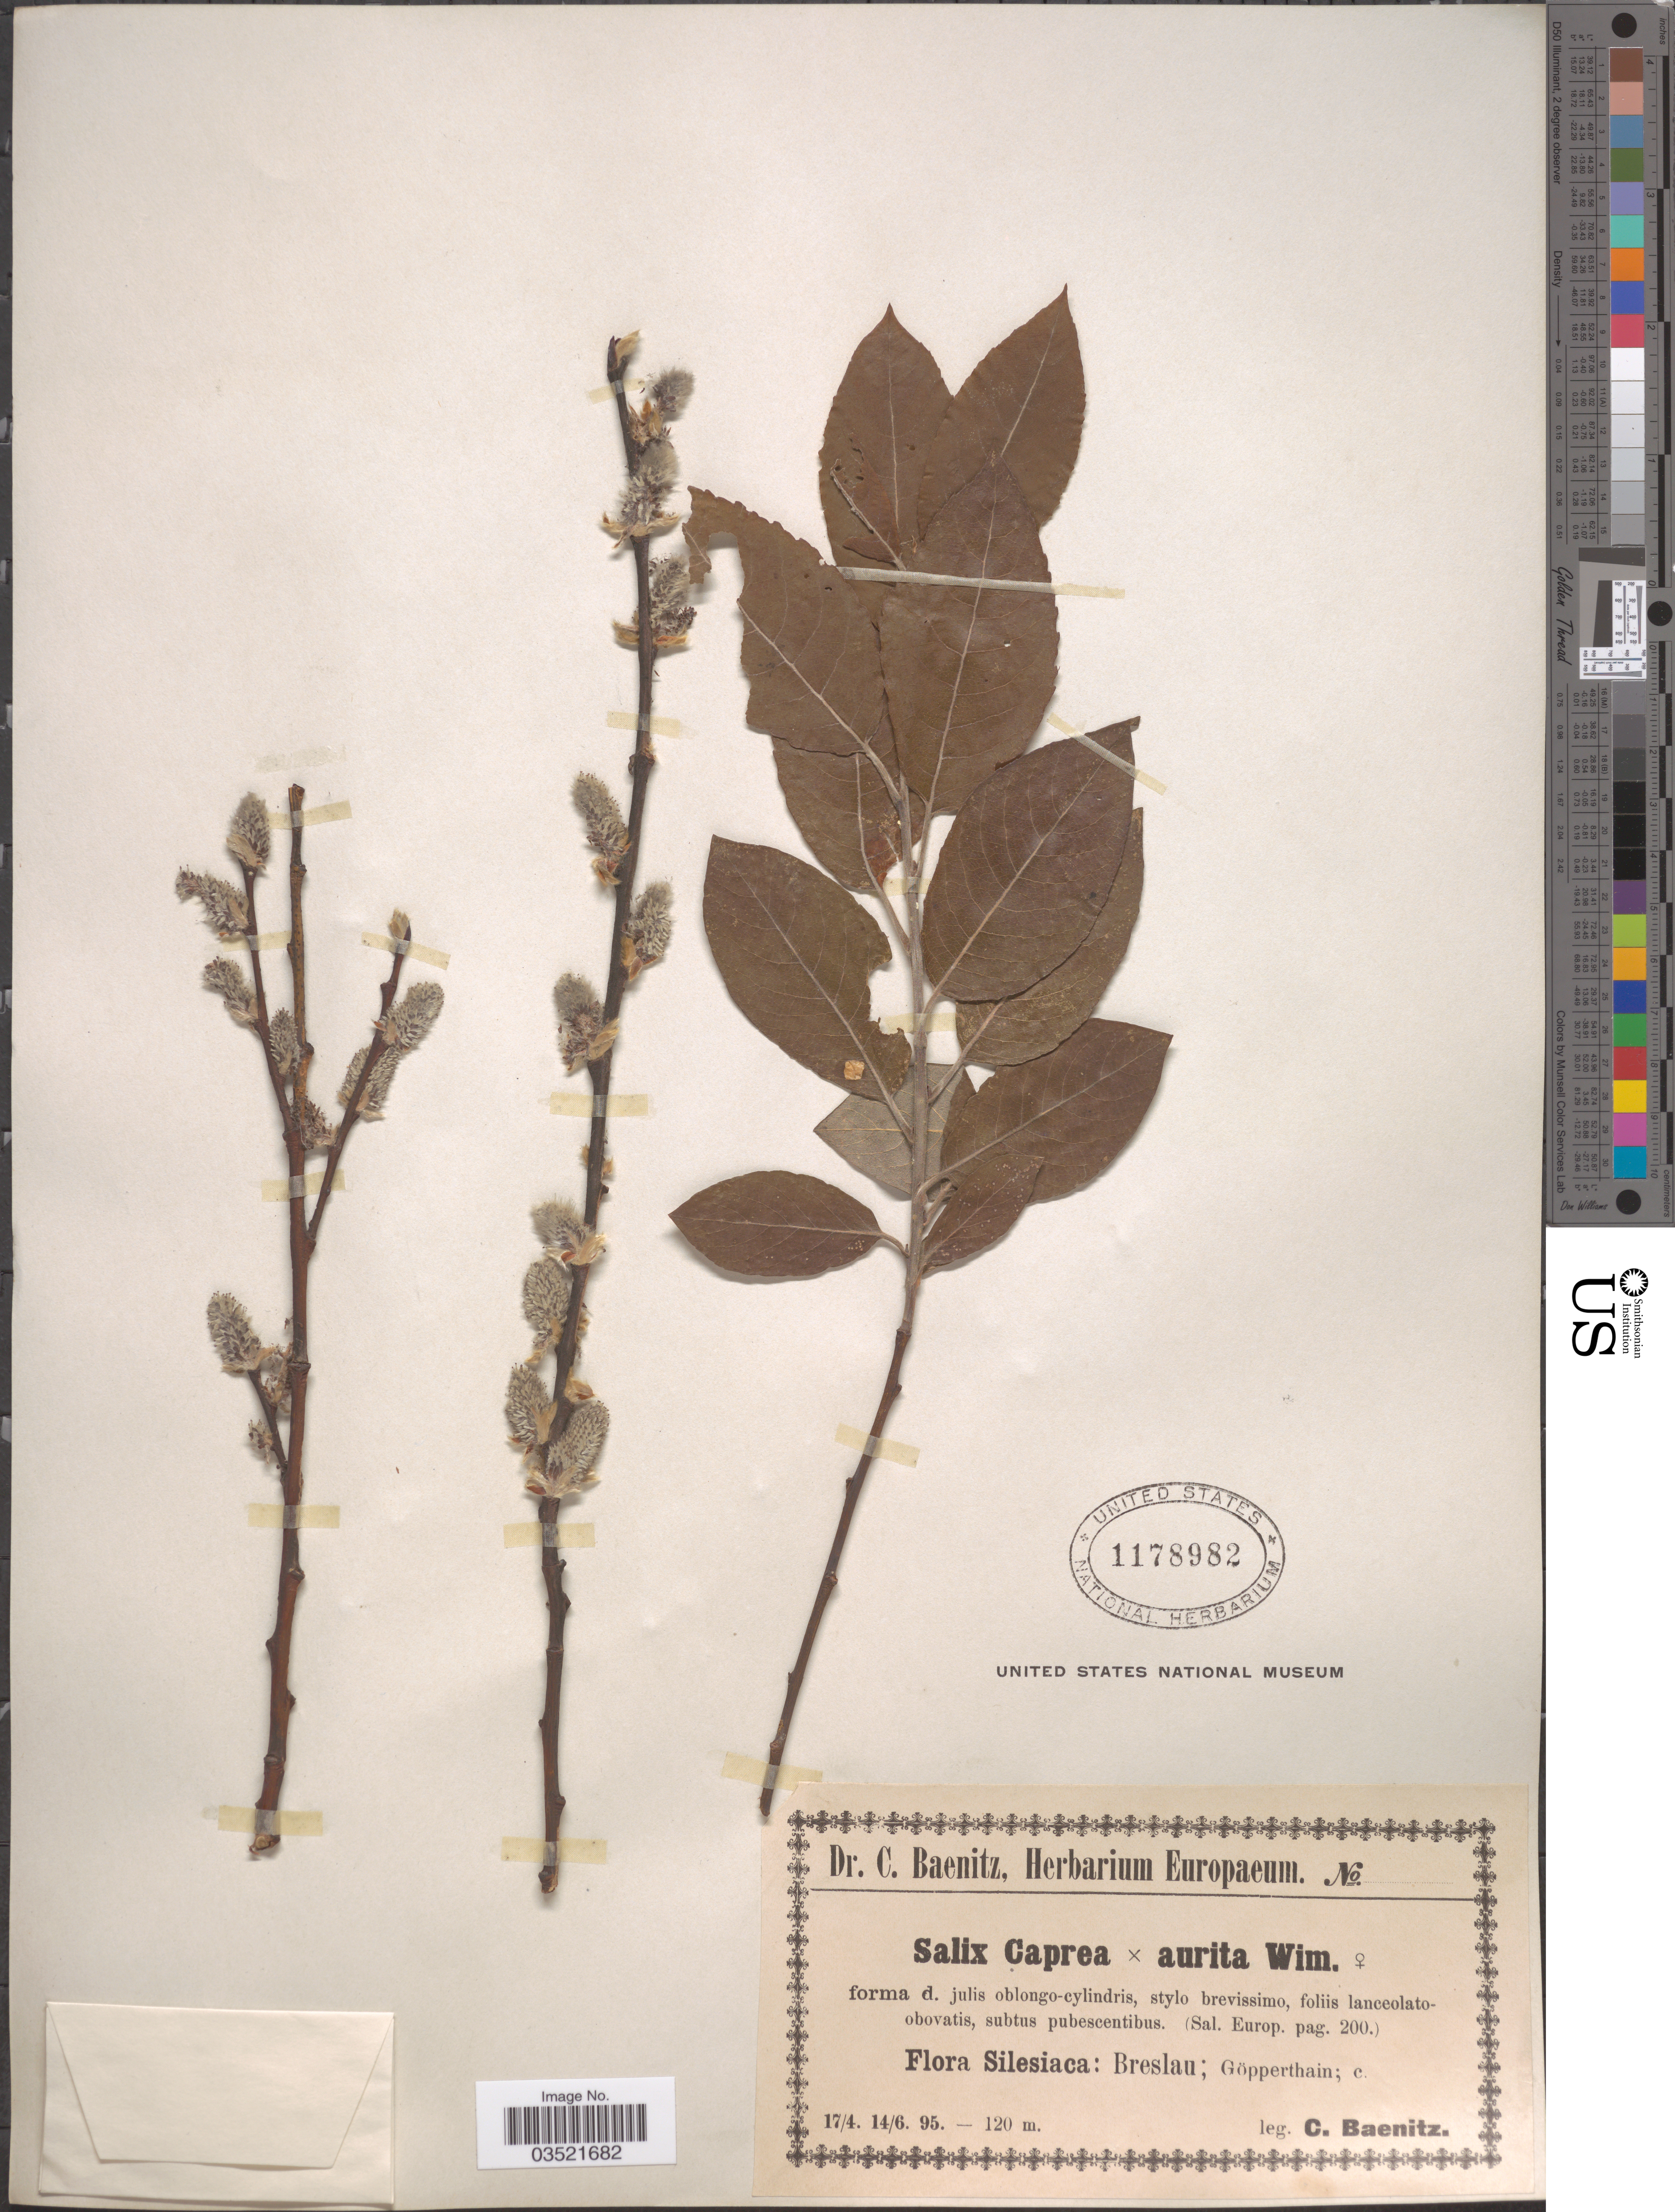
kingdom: Plantae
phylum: Tracheophyta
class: Magnoliopsida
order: Malpighiales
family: Salicaceae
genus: Salix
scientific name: Salix aurita x S. caprea L.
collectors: C. G. Baenitz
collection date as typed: Transcribed d/m/y: 17/4/95 to 14/6/95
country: Poland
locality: Silesiaca: Breslau; Göpperthain; c.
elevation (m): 120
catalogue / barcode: US 1178982